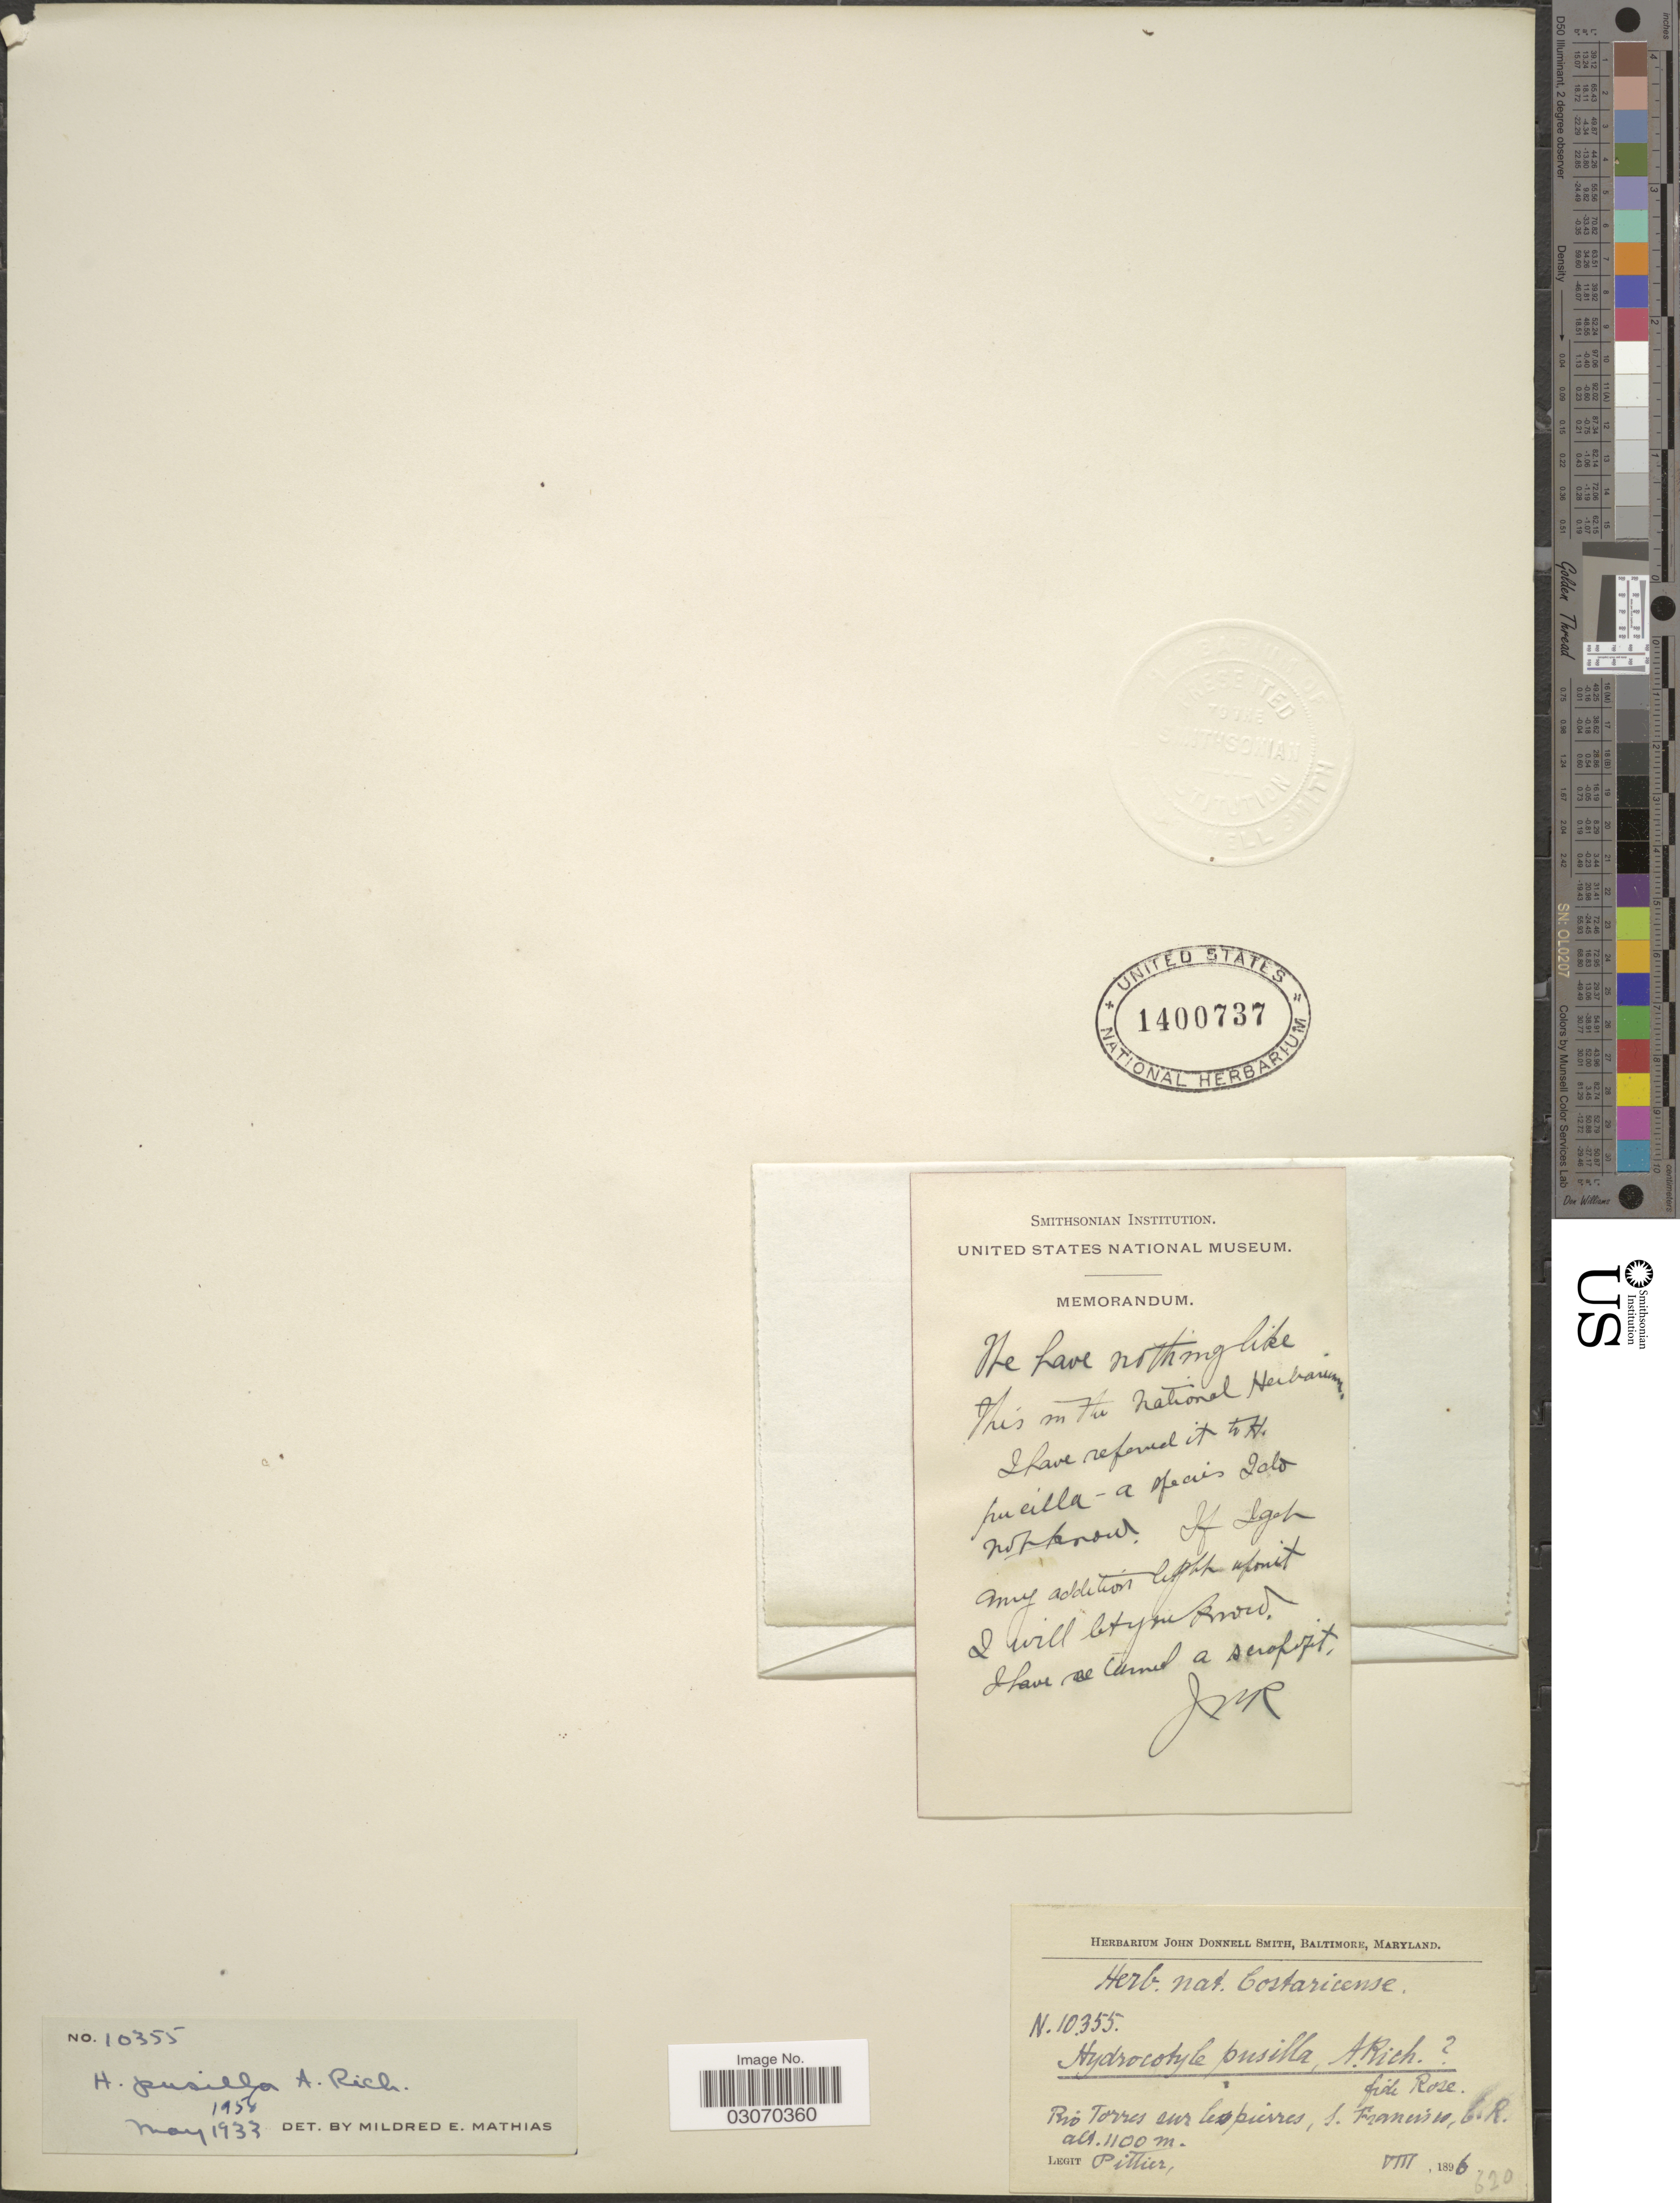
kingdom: Plantae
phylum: Tracheophyta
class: Magnoliopsida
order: Apiales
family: Araliaceae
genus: Hydrocotyle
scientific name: Hydrocotyle pusilla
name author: A. Rich.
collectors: Pittier, --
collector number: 10355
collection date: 1896-08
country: Costa Rica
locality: Rio Torres sur les pierres, S. Francisco.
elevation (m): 1100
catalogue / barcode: US 1400737